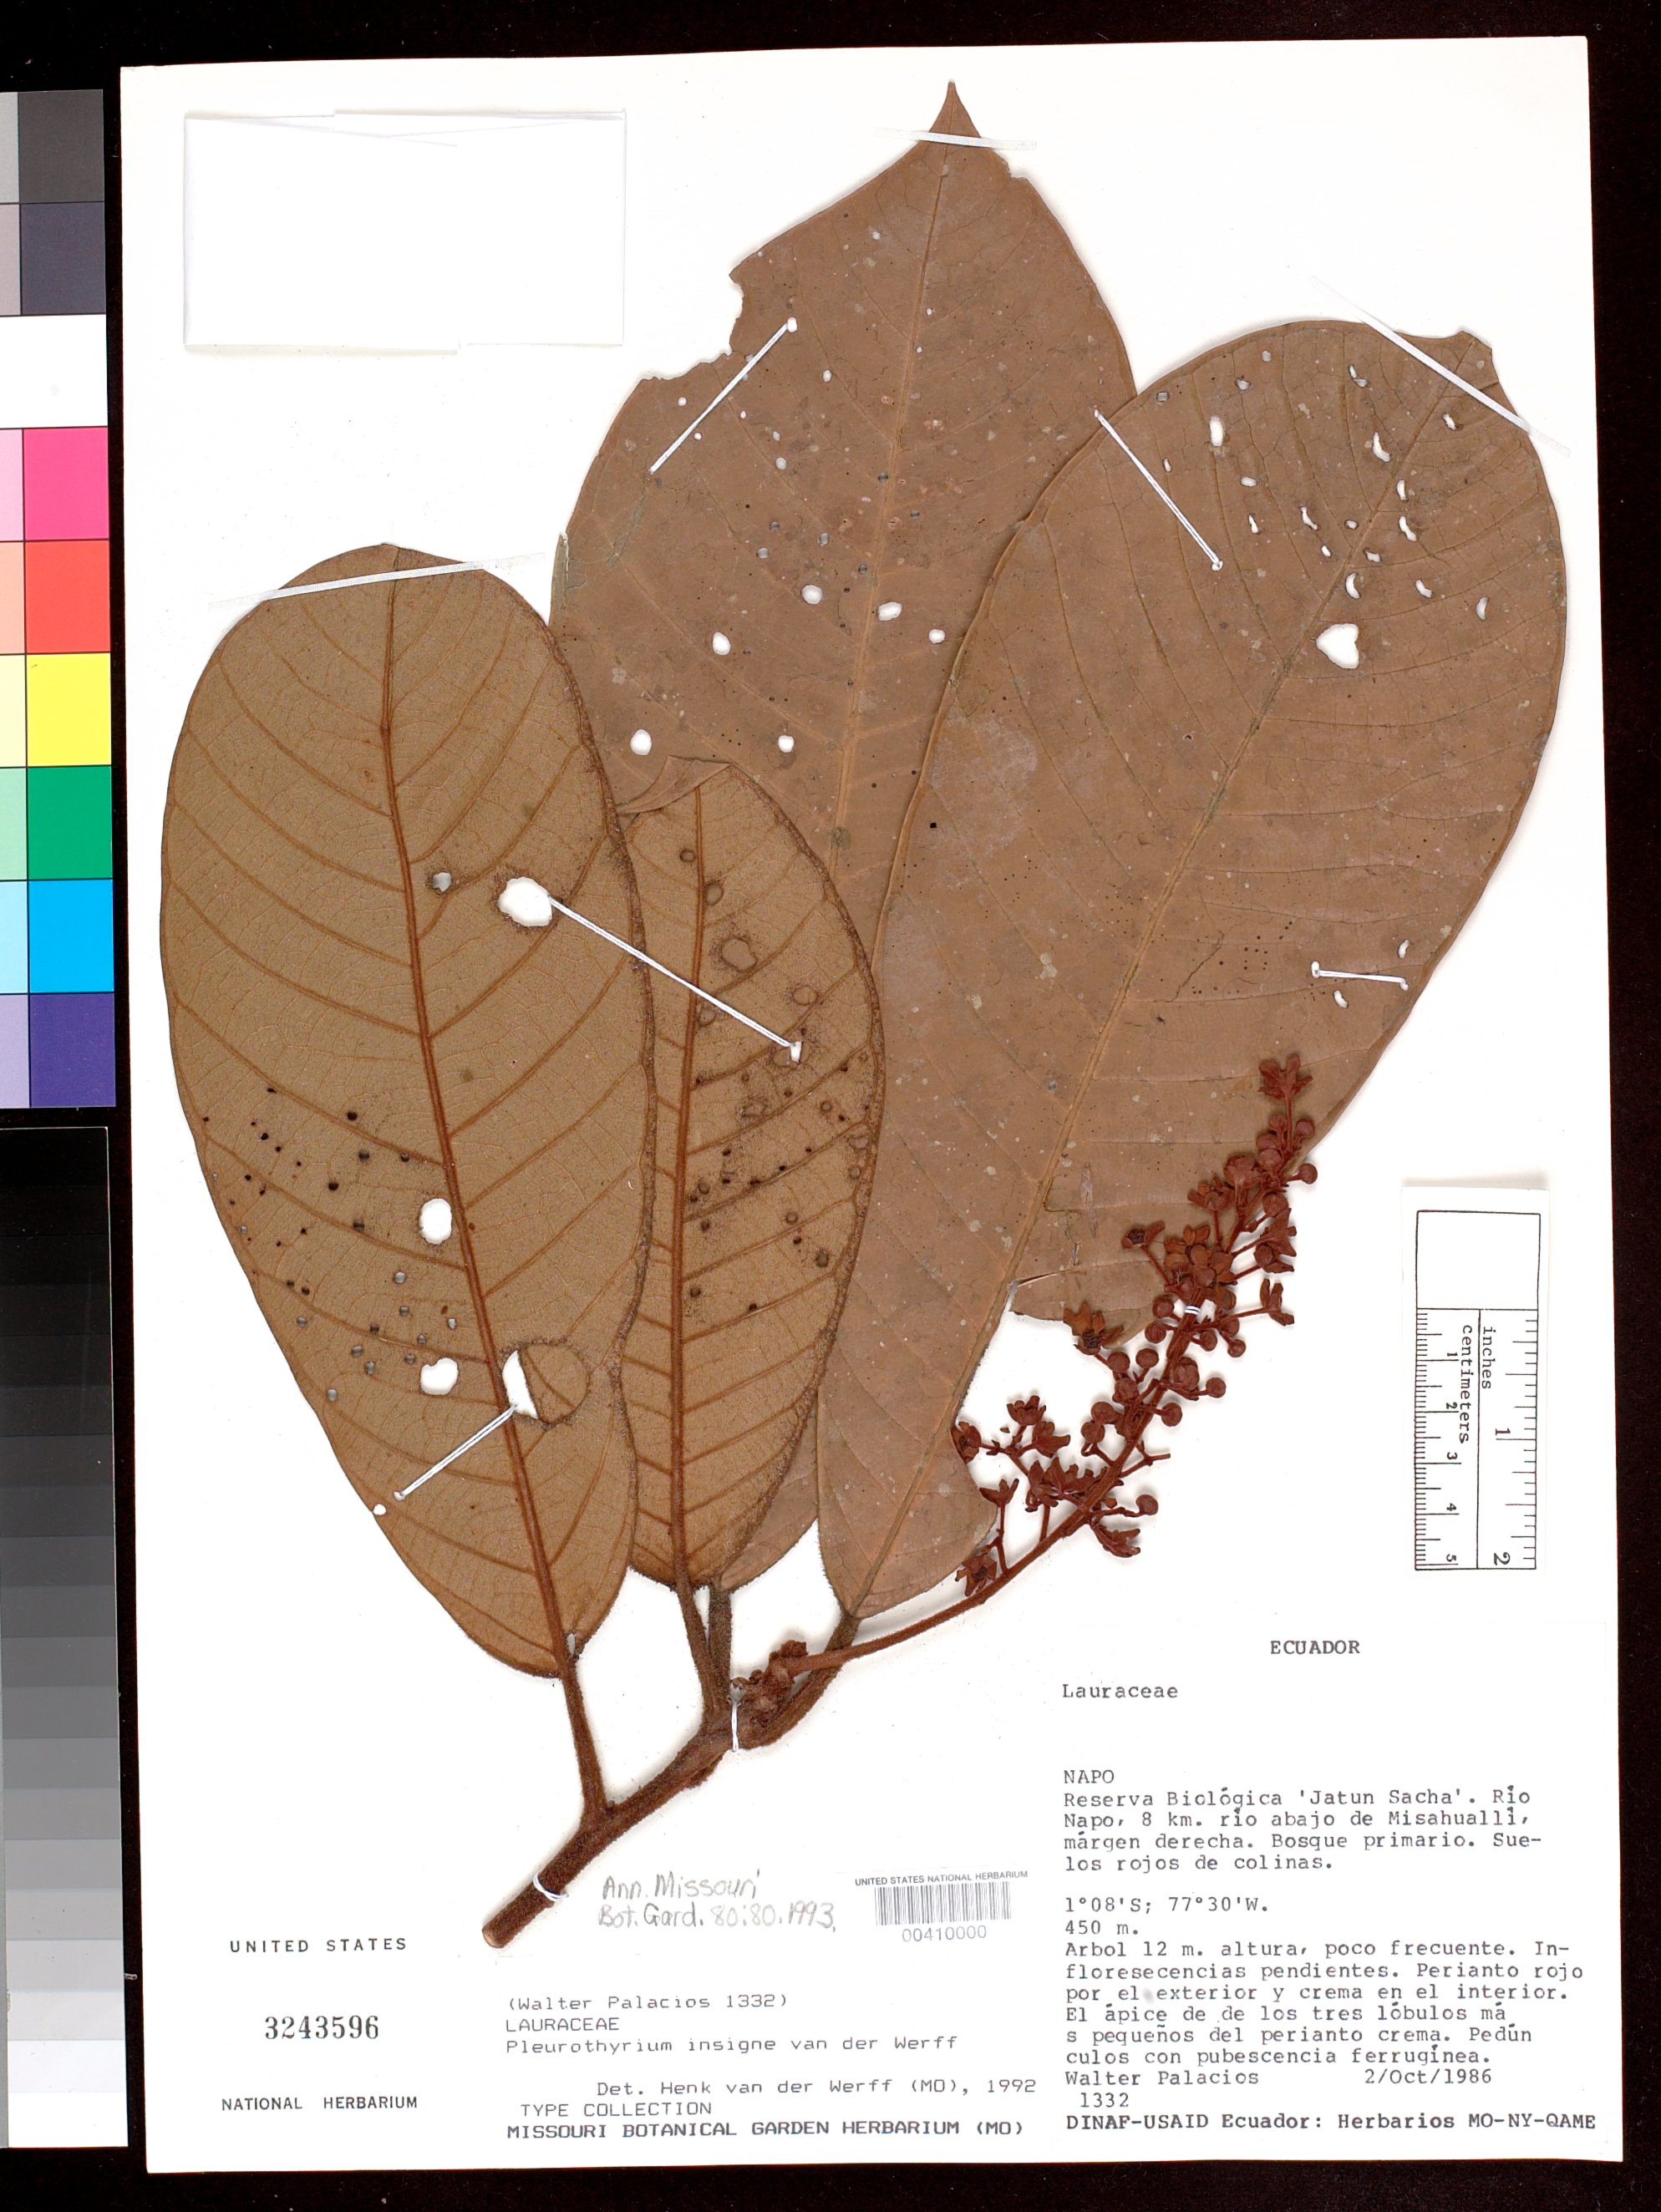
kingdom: Plantae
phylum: Tracheophyta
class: Magnoliopsida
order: Laurales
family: Lauraceae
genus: Pleurothyrium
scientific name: Pleurothyrium insigne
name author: van der Werff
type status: Isotype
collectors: W. Palacios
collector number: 1332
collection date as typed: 02 Oct 1986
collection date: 1986-10-02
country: Ecuador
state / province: Napo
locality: Reserva Biologica Jatun Sacha, Rio Napo, 8 km Rio Abajo de Misahuali, Margen Derecha.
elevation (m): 450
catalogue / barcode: US 3243596